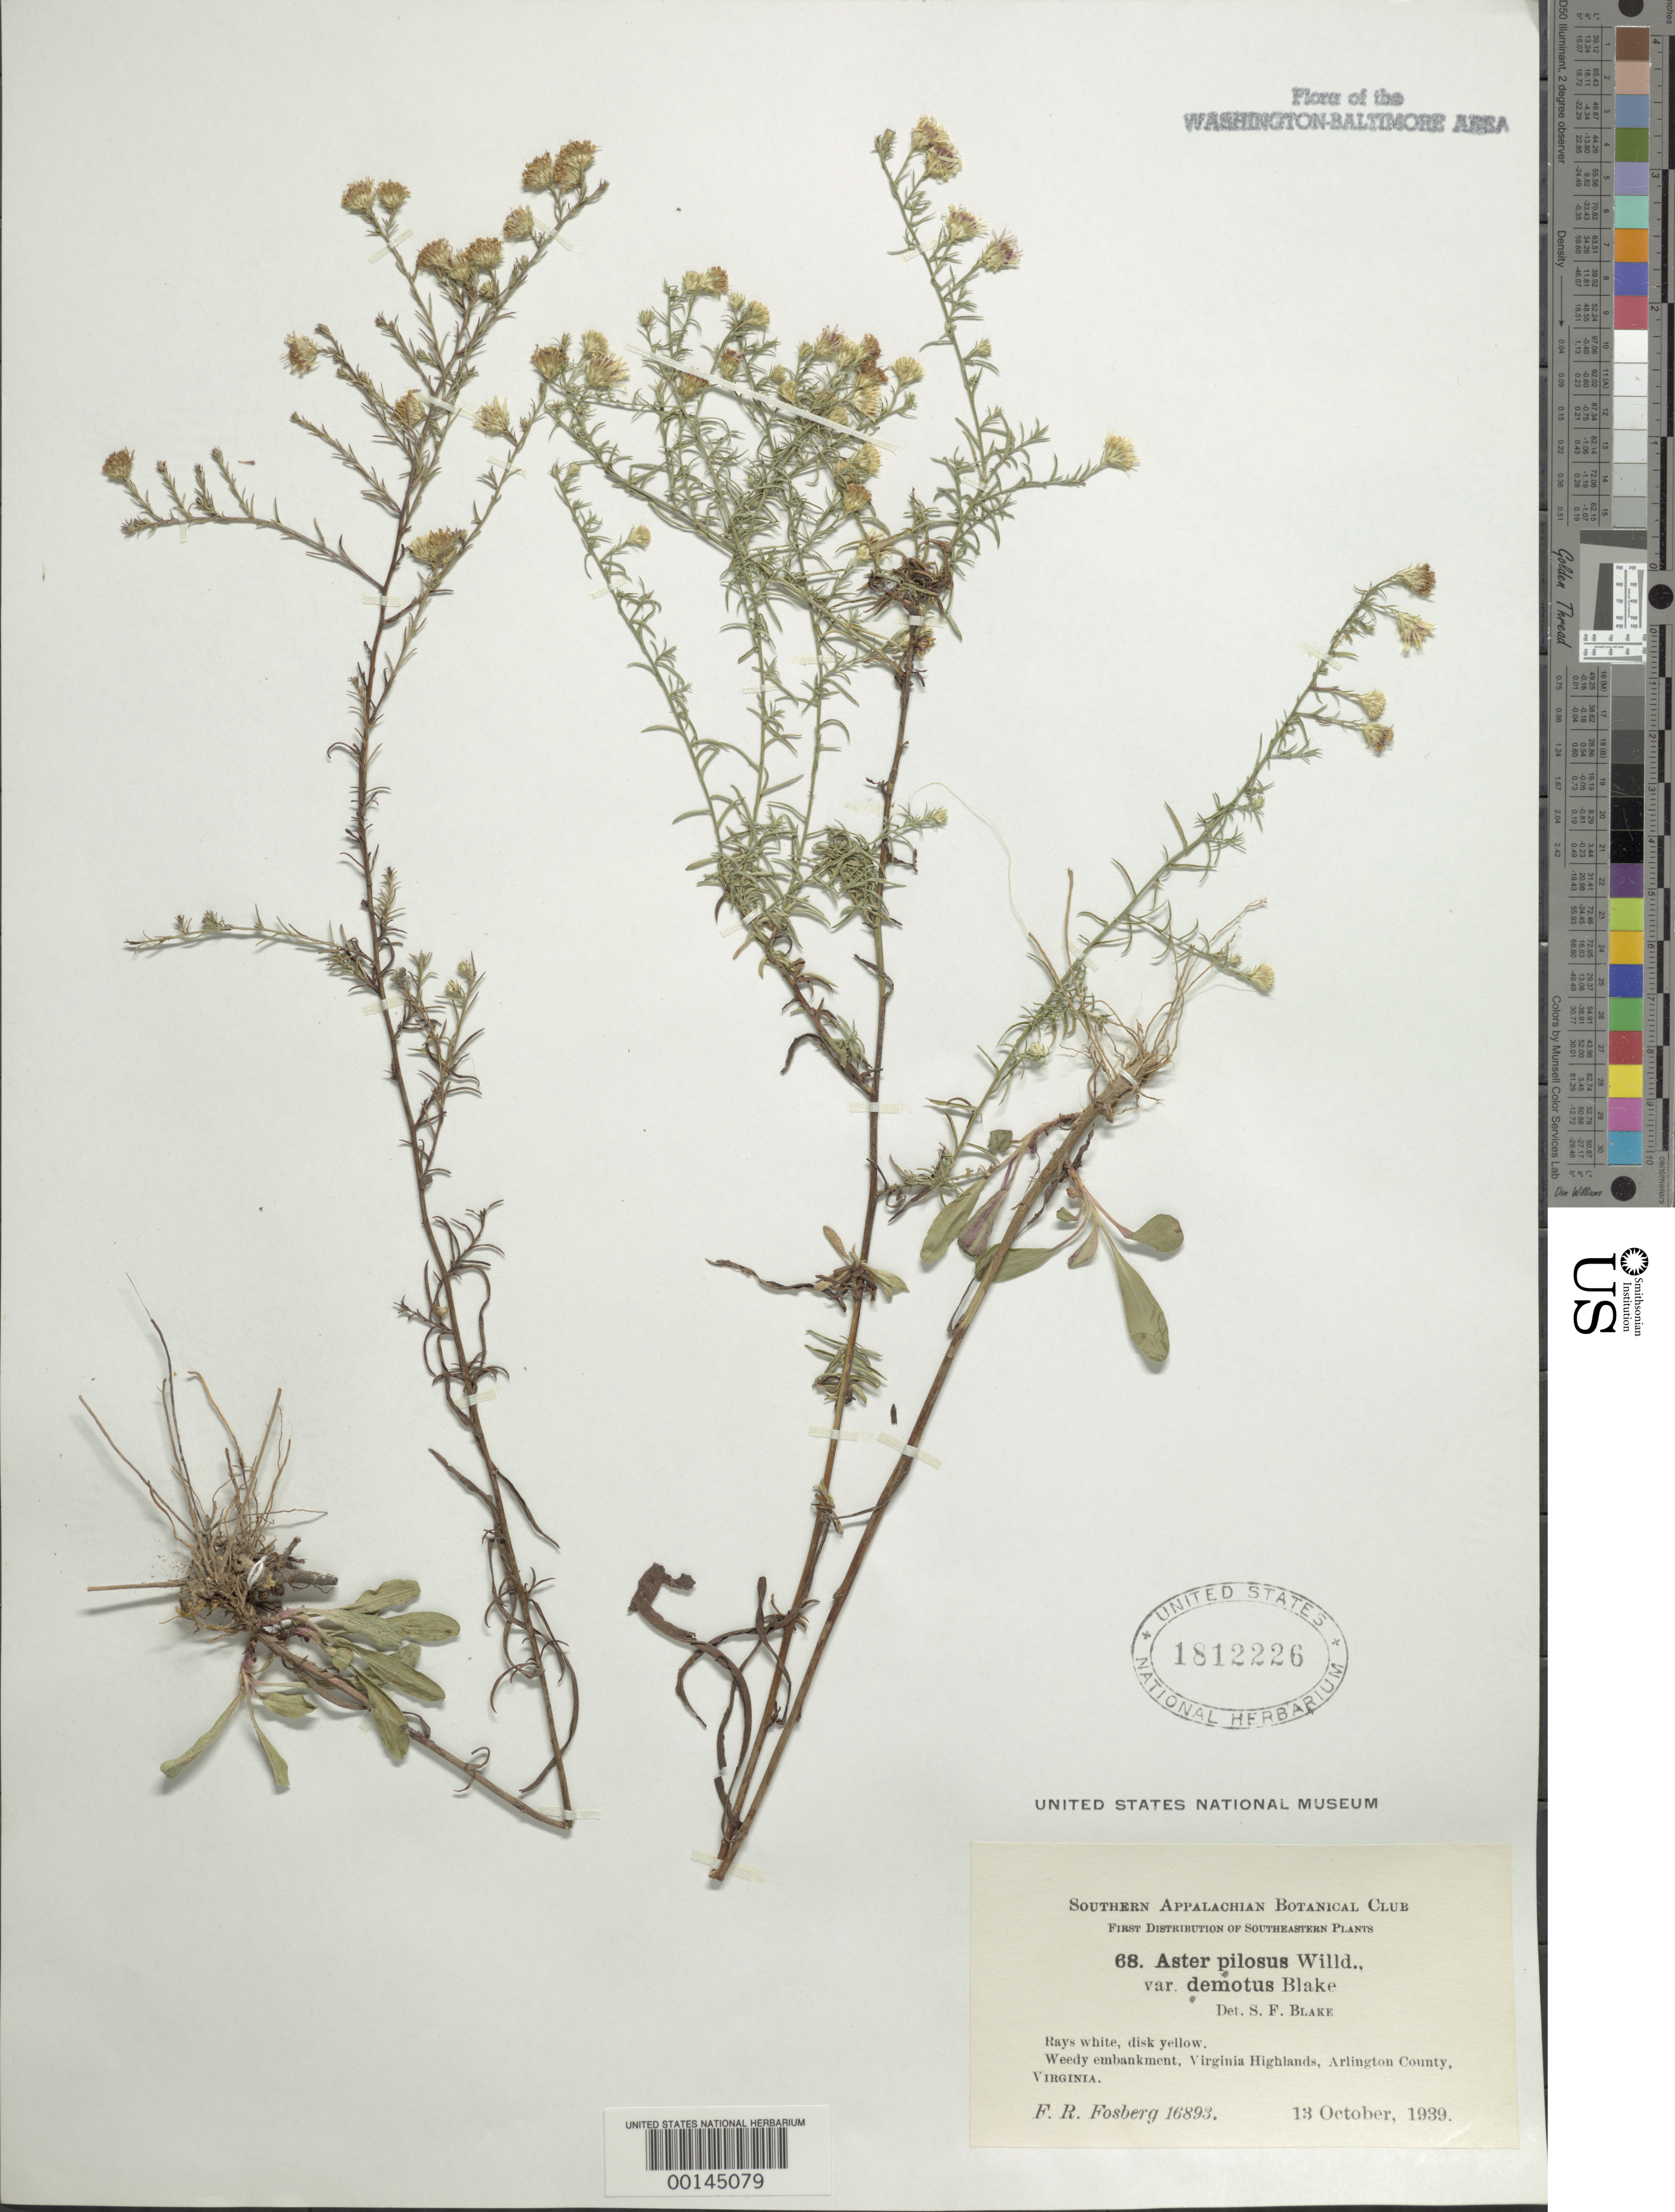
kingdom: Plantae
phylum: Tracheophyta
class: Magnoliopsida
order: Asterales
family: Asteraceae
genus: Symphyotrichum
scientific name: Symphyotrichum pilosum var. pringlei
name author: (A. Gray) G.L. Nesom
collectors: F. R. Fosberg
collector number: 16893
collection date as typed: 13 Oct 1939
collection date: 1939-10-13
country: United States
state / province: Virginia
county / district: Arlington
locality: Virginia Highlands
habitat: Weedy embankment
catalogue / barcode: US 1812226